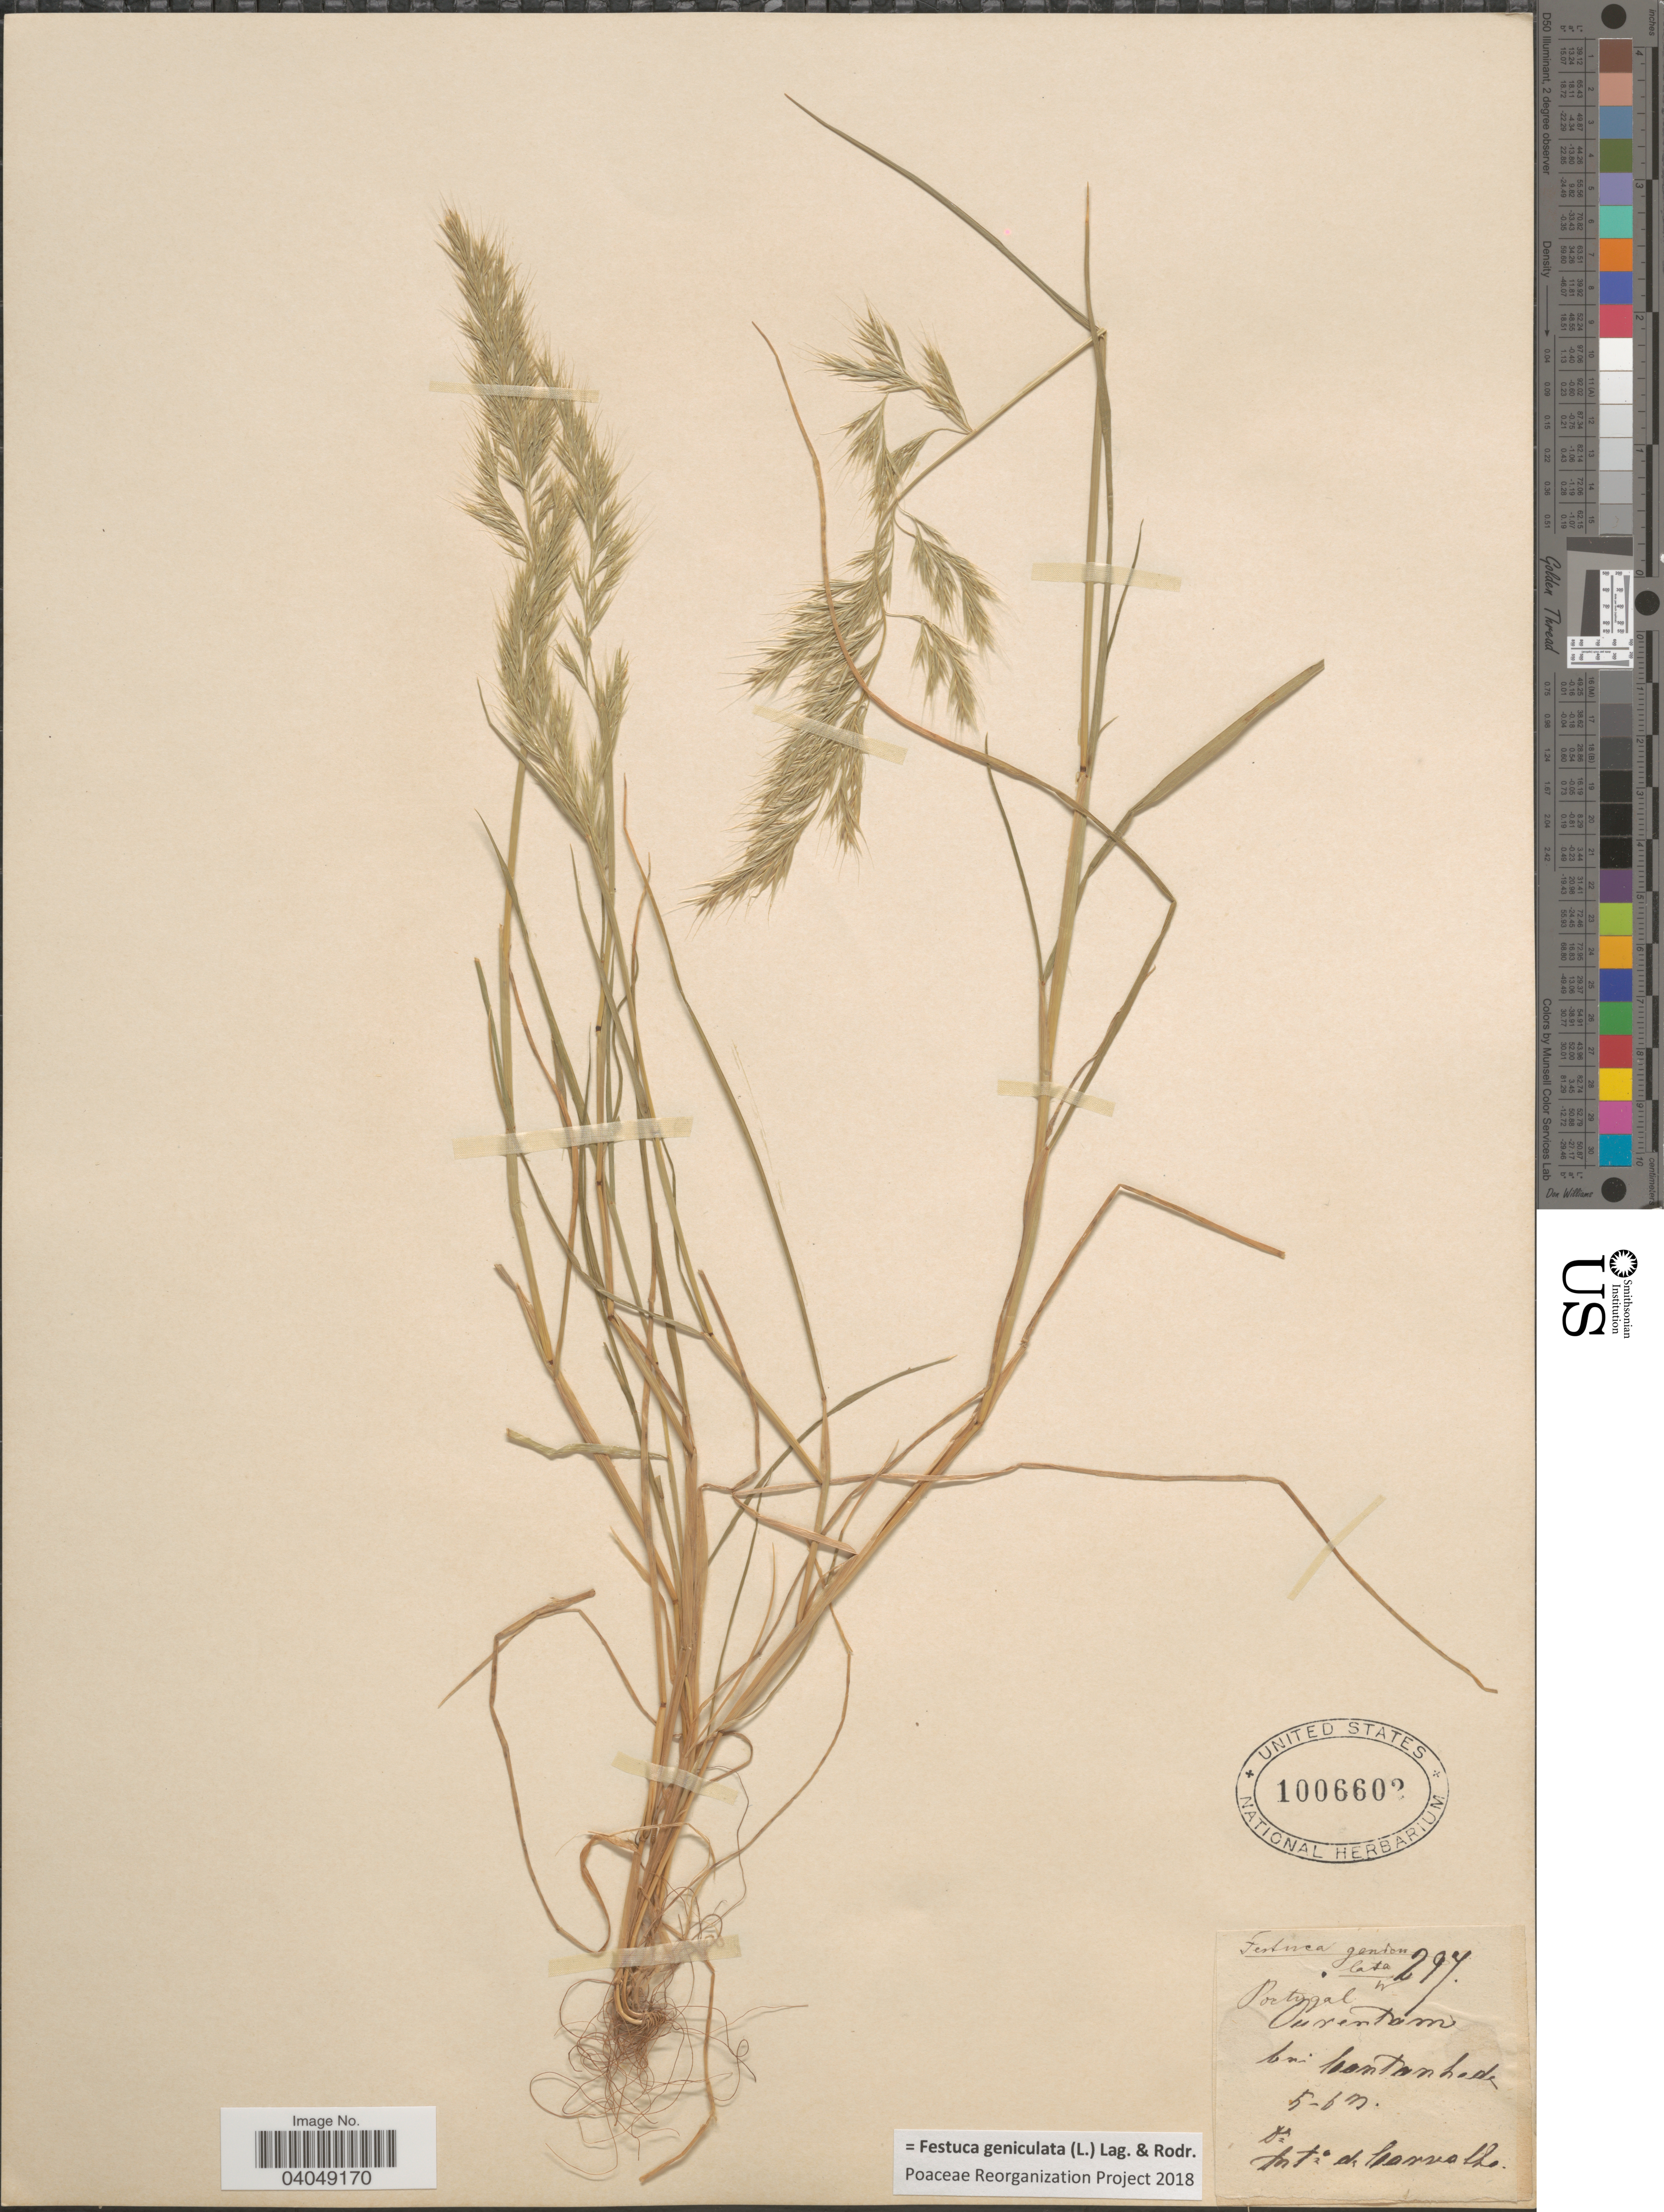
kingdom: Plantae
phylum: Tracheophyta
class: Liliopsida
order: Poales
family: Poaceae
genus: Festuca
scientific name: Festuca geniculata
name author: (L.) Lag. & Rodr.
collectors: A. Carvalho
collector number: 297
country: Portugal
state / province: Coimbra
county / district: Cantanhede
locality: Ourentam bei Cantanhede.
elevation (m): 5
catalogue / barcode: US 1006602